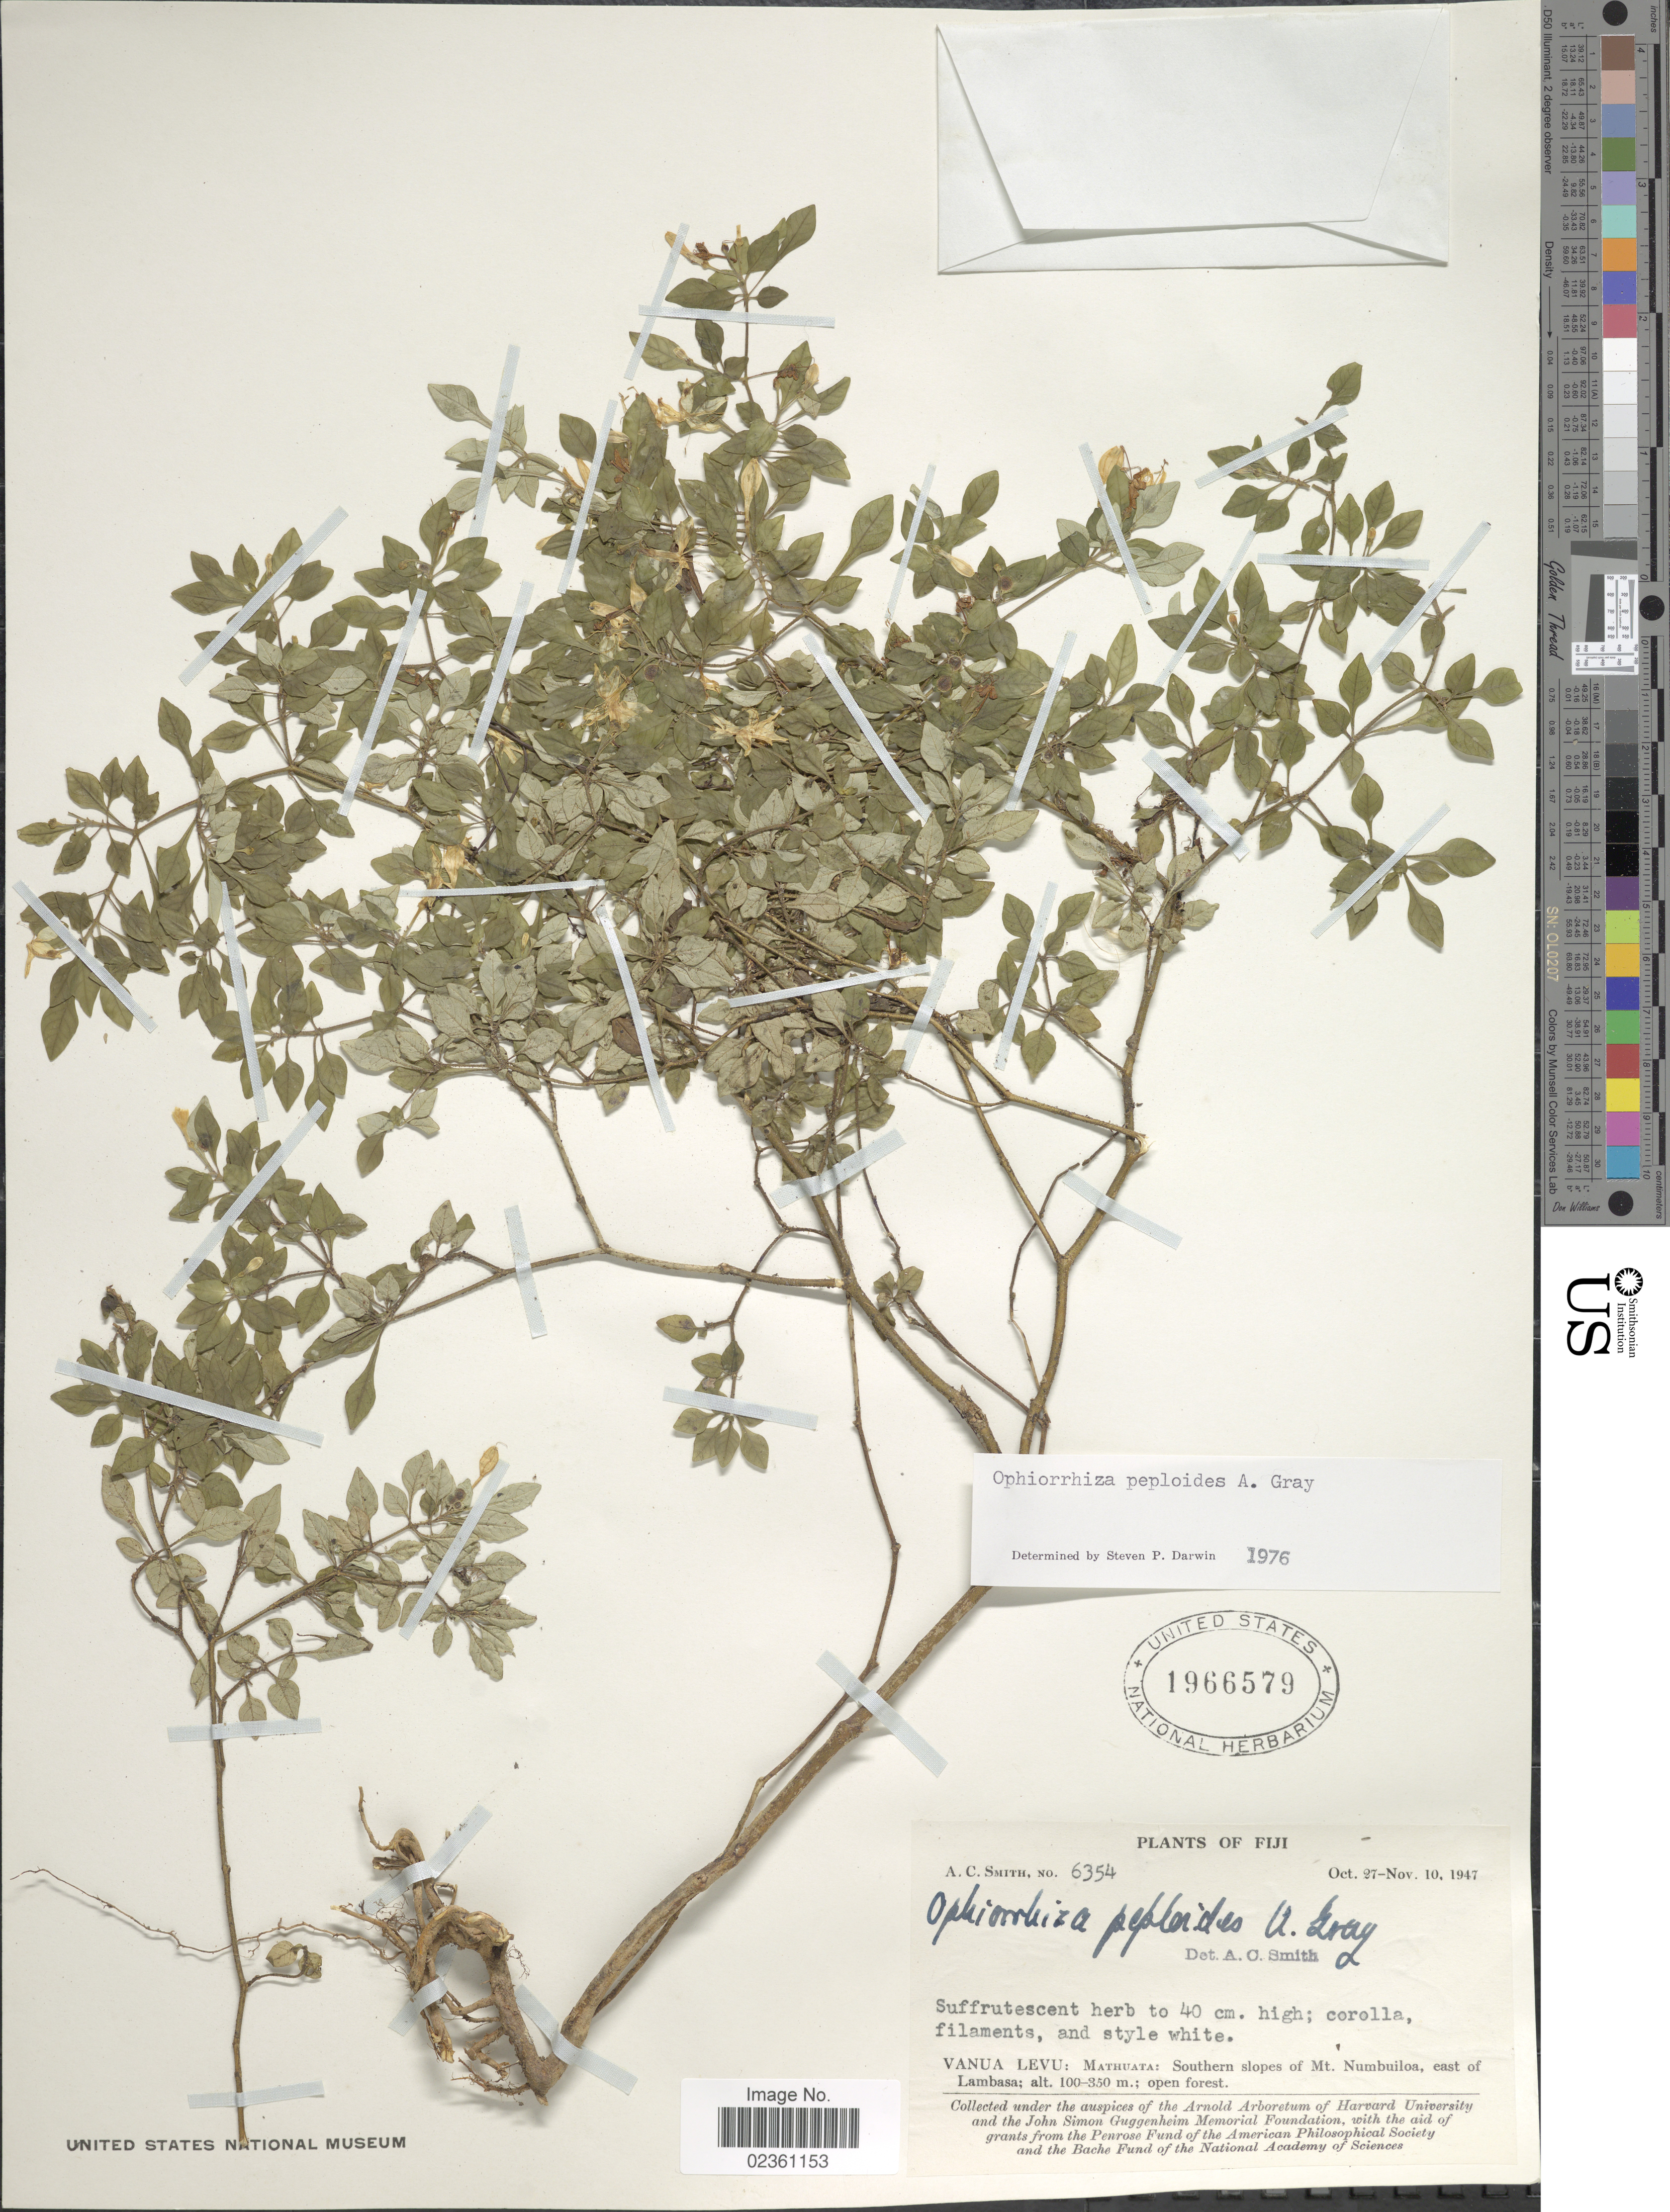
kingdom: Plantae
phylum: Tracheophyta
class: Magnoliopsida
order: Gentianales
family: Rubiaceae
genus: Ophiorrhiza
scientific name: Ophiorrhiza peploides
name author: A. Gray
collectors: A. C. Smith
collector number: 6354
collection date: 1947-10-27/1947-11-10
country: Fiji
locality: Vanua Levu: Mathuata: Southern slopes of Mt Numbuiloa, east of Lambasa; open forest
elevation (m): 100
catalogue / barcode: US 1966579